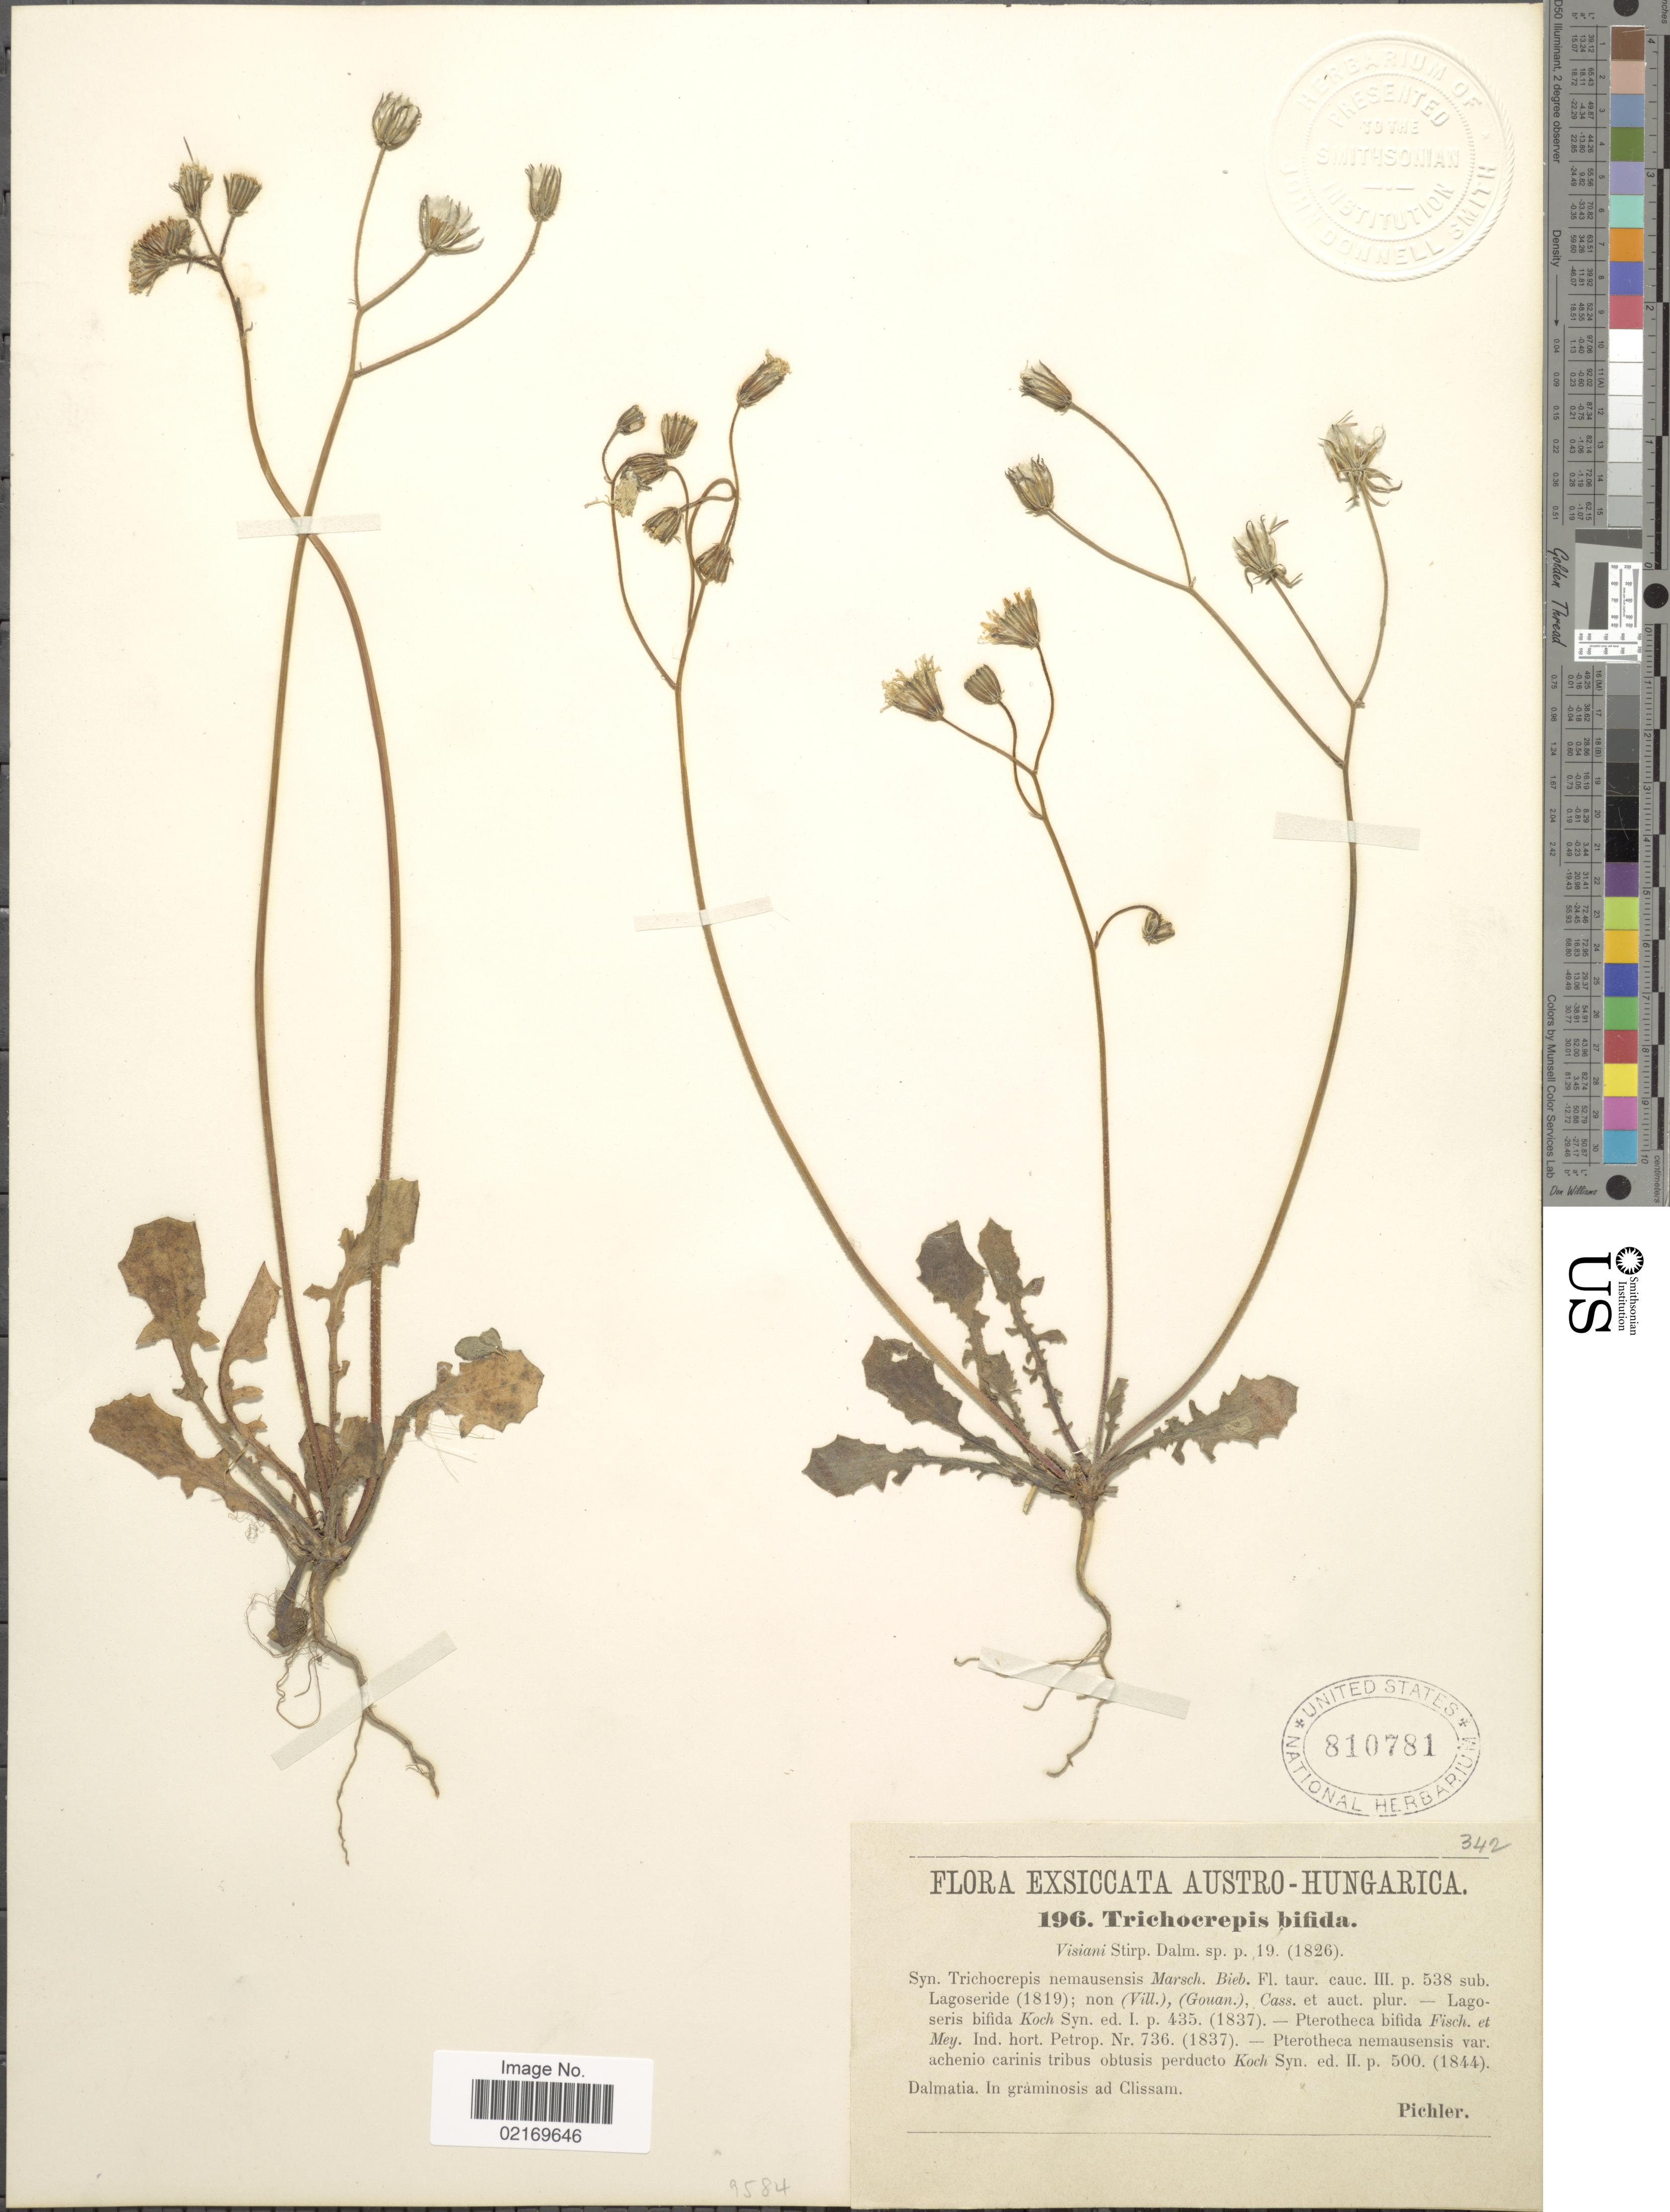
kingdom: Plantae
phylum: Tracheophyta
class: Magnoliopsida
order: Asterales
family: Asteraceae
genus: Crepis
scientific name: Crepis sancta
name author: (L.) Bornm.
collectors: Pichler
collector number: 196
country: Croatia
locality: Austro-Hungarica, Dalmatia, ad Clissam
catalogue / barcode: US 810781